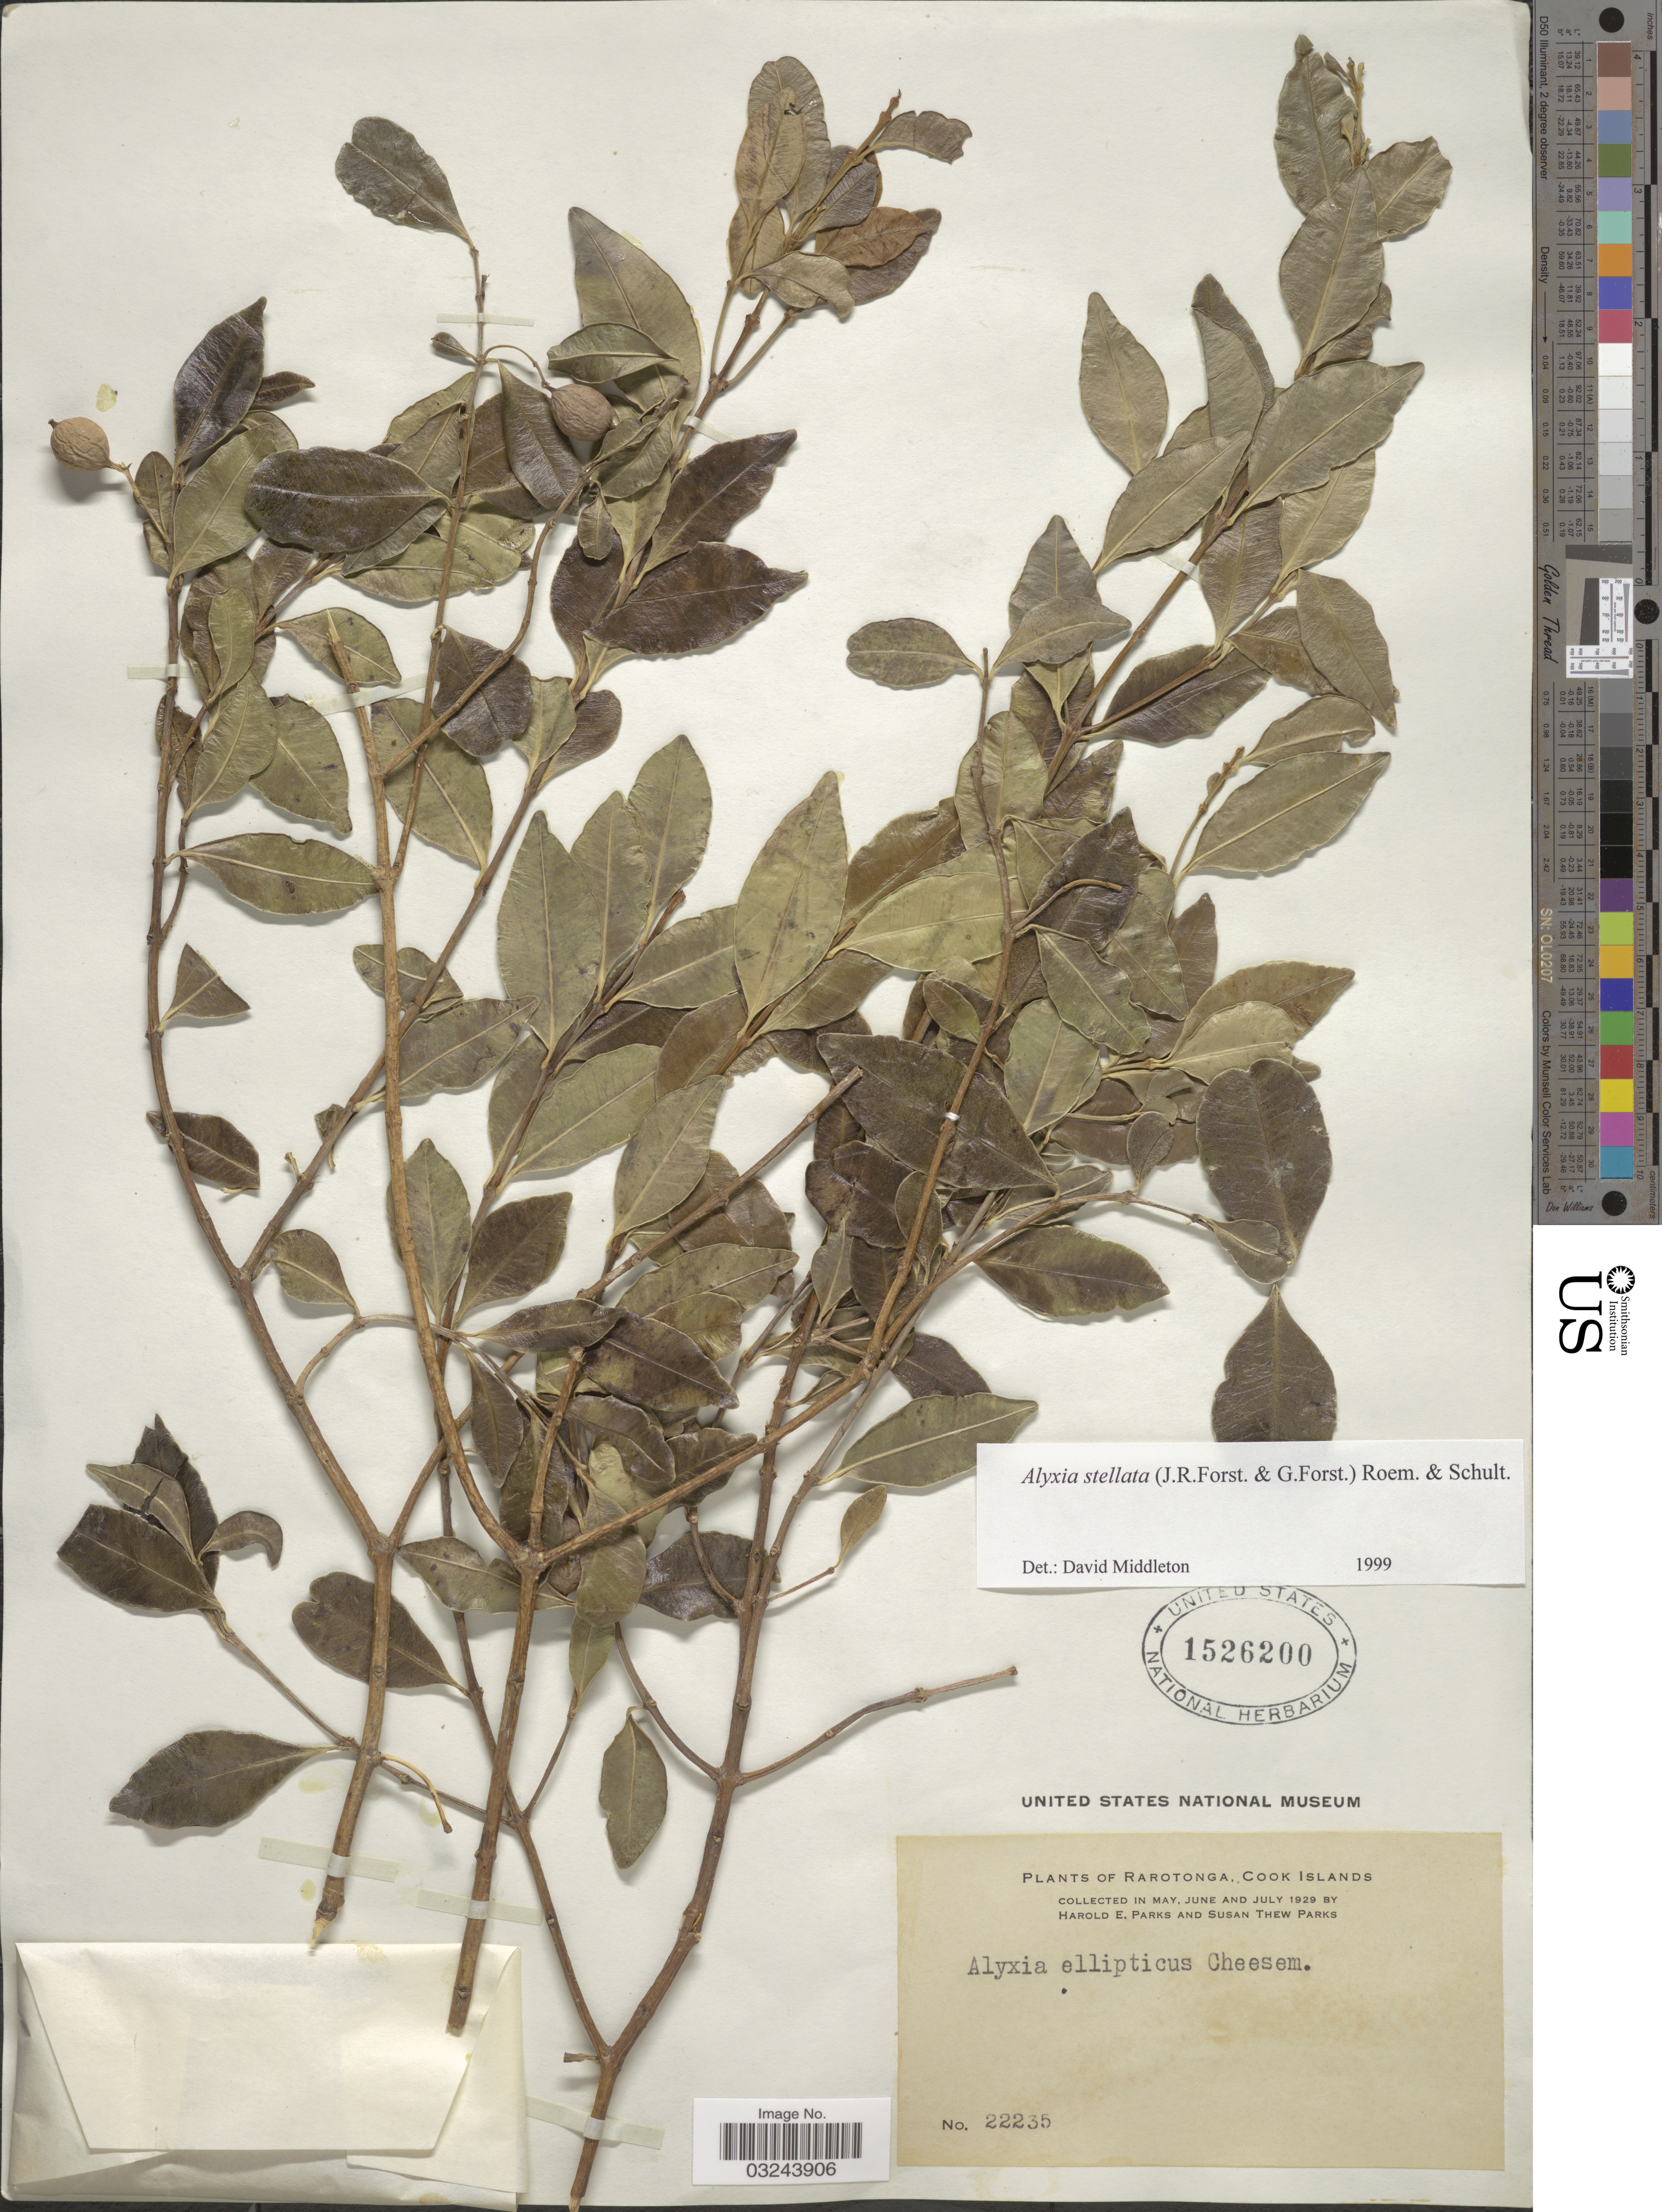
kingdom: Plantae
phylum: Tracheophyta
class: Magnoliopsida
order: Gentianales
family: Apocynaceae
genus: Alyxia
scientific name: Alyxia stellata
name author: (J.R. Forst. & G. Forst.) Roem. & Schult.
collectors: H. E. Parks & S. Parks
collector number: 22235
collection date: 1929-05/1929-07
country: Cook Islands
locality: Rarotonga.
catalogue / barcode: US 1526200